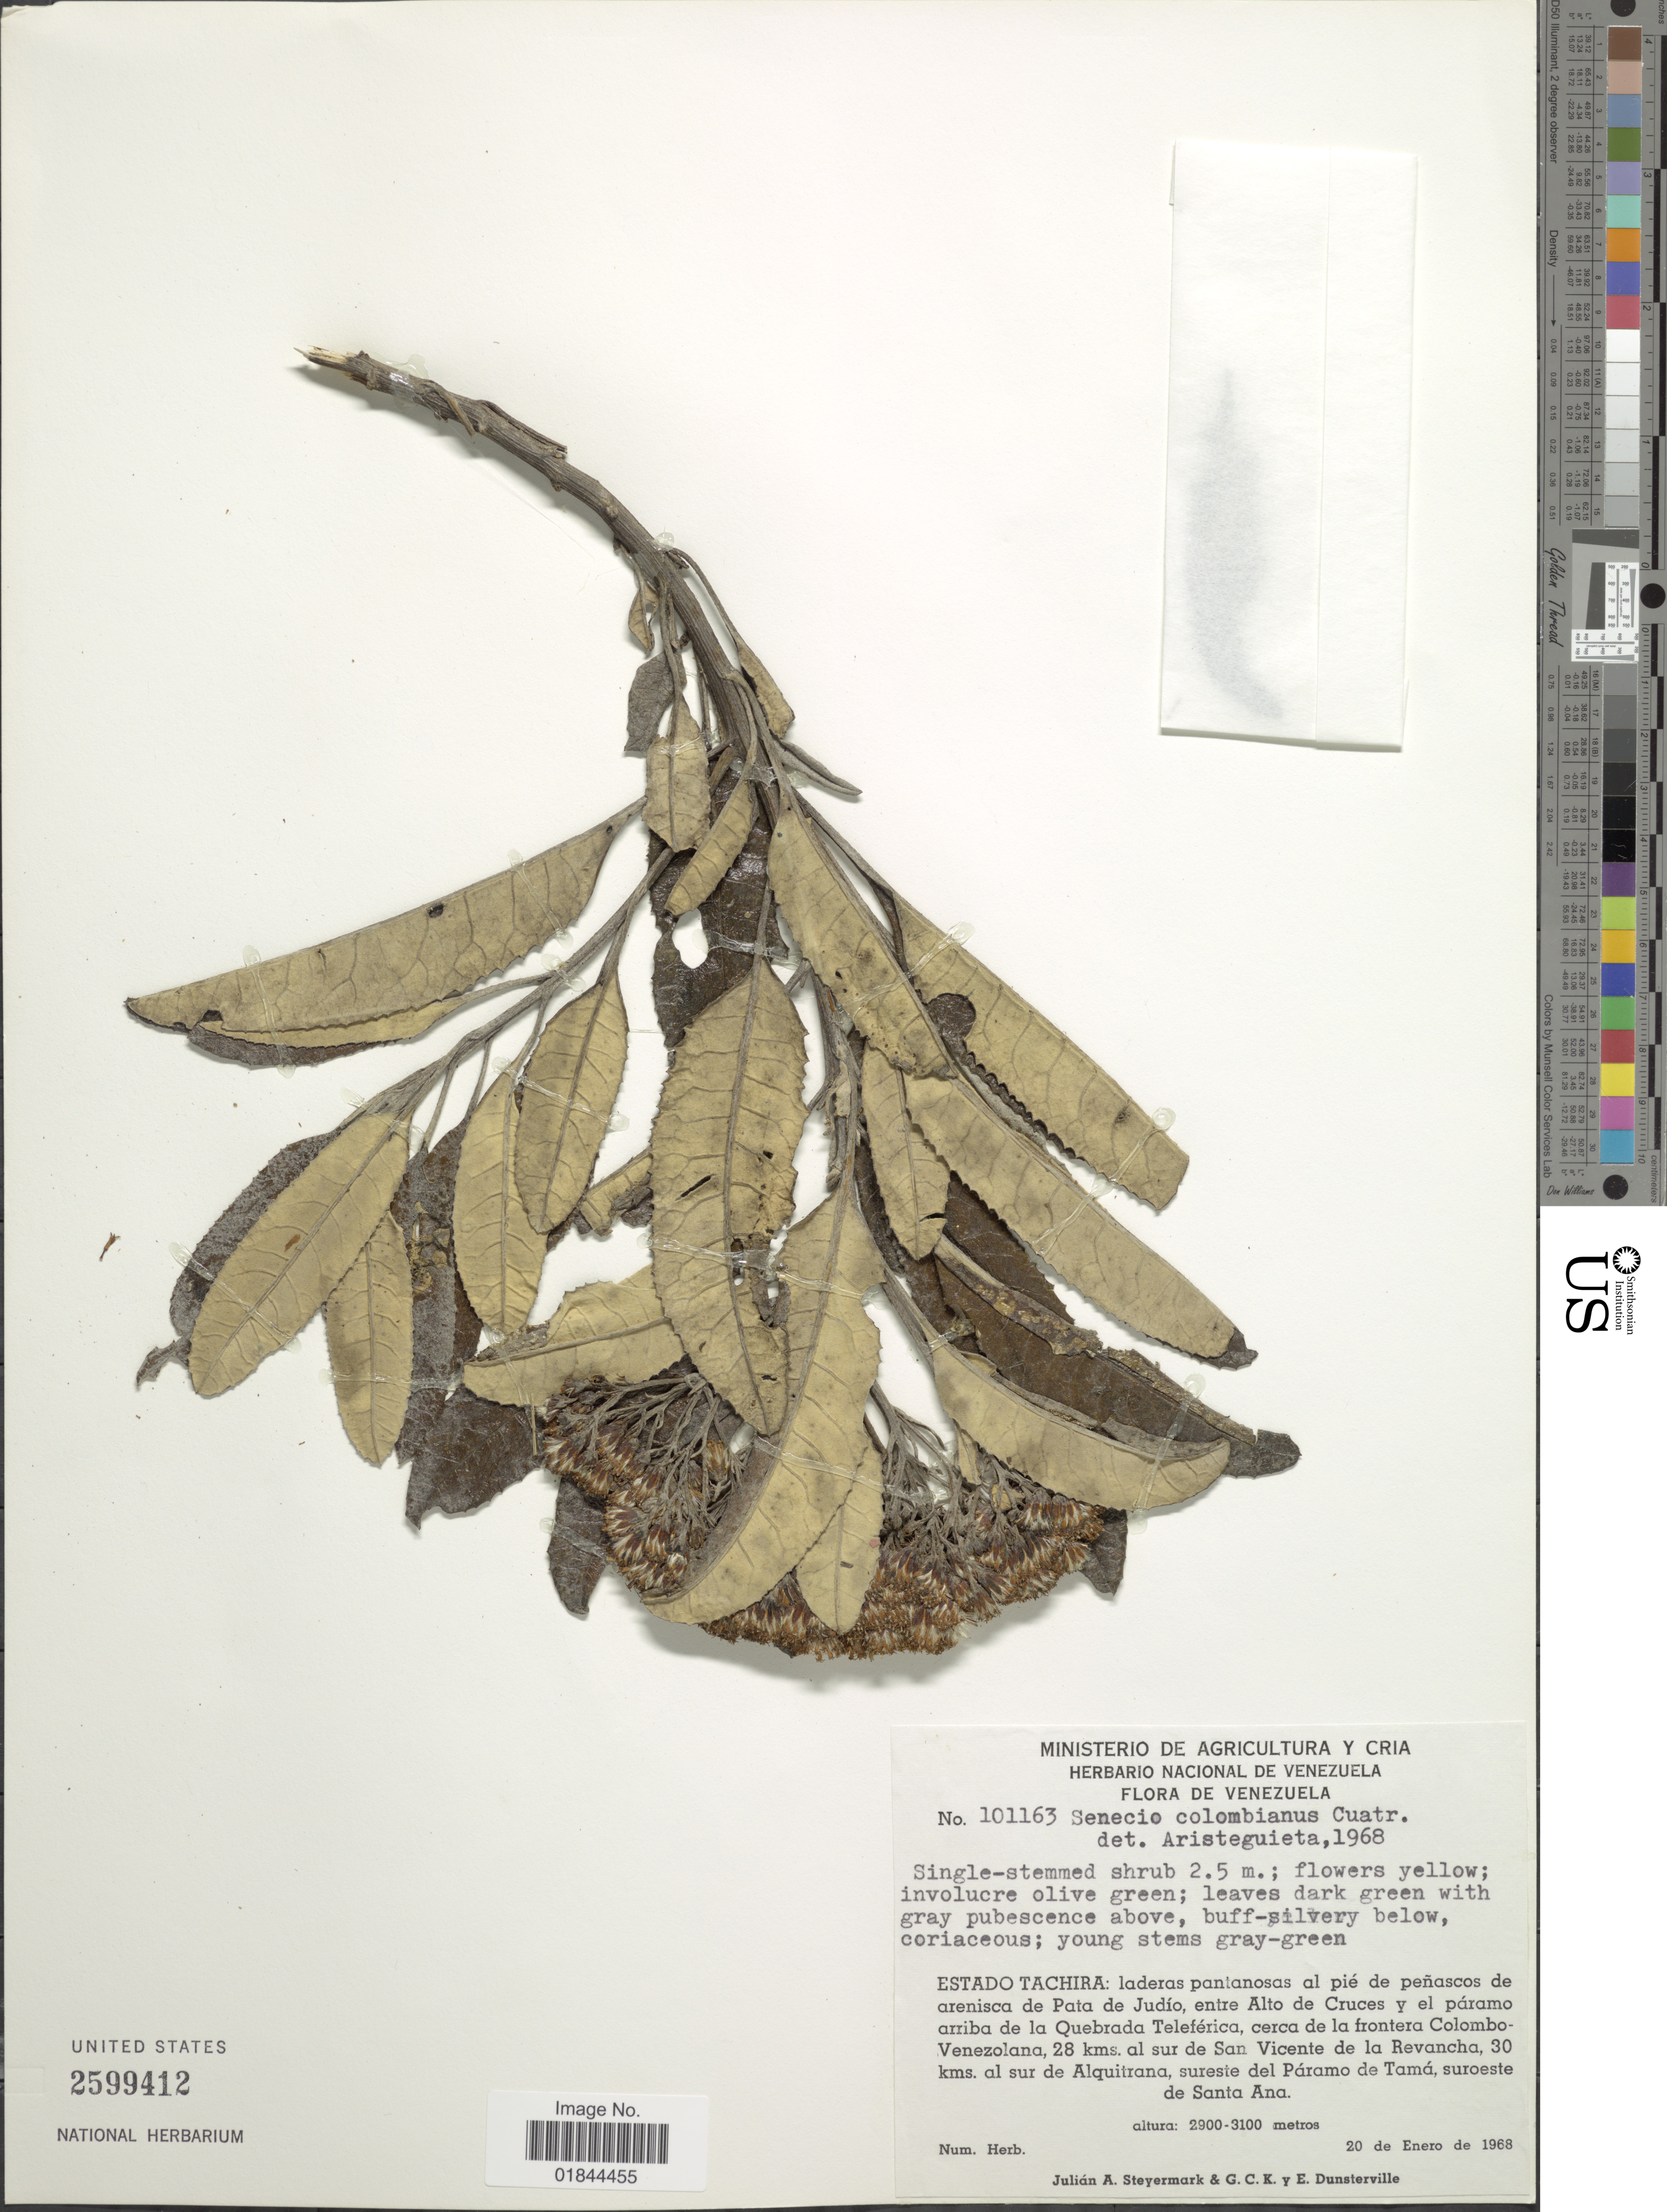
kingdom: Plantae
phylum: Tracheophyta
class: Magnoliopsida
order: Asterales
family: Asteraceae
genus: Pentacalia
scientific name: Pentacalia colombiana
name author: (Cuatrec.) Cuatrec.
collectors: J. Steyermark, G. C. K. Dunsterville & E. Dunsterville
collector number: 101163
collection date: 1968-01-20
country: Venezuela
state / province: Tachira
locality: Laderas pantanosas al ié de peñascos de arenisca de Pata de Judío, entre Alto de Cruces y el páramo arriba de la Quebrada Teleférica, cerca de la frontera Colom-Venezolana, 28 kms al sur de San Vicente de la Revancha, 30 kms als sur de Alquitrana, suresite del Páramo de Tamá, suroeste de Santa Ana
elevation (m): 2900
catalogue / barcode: US 2599412